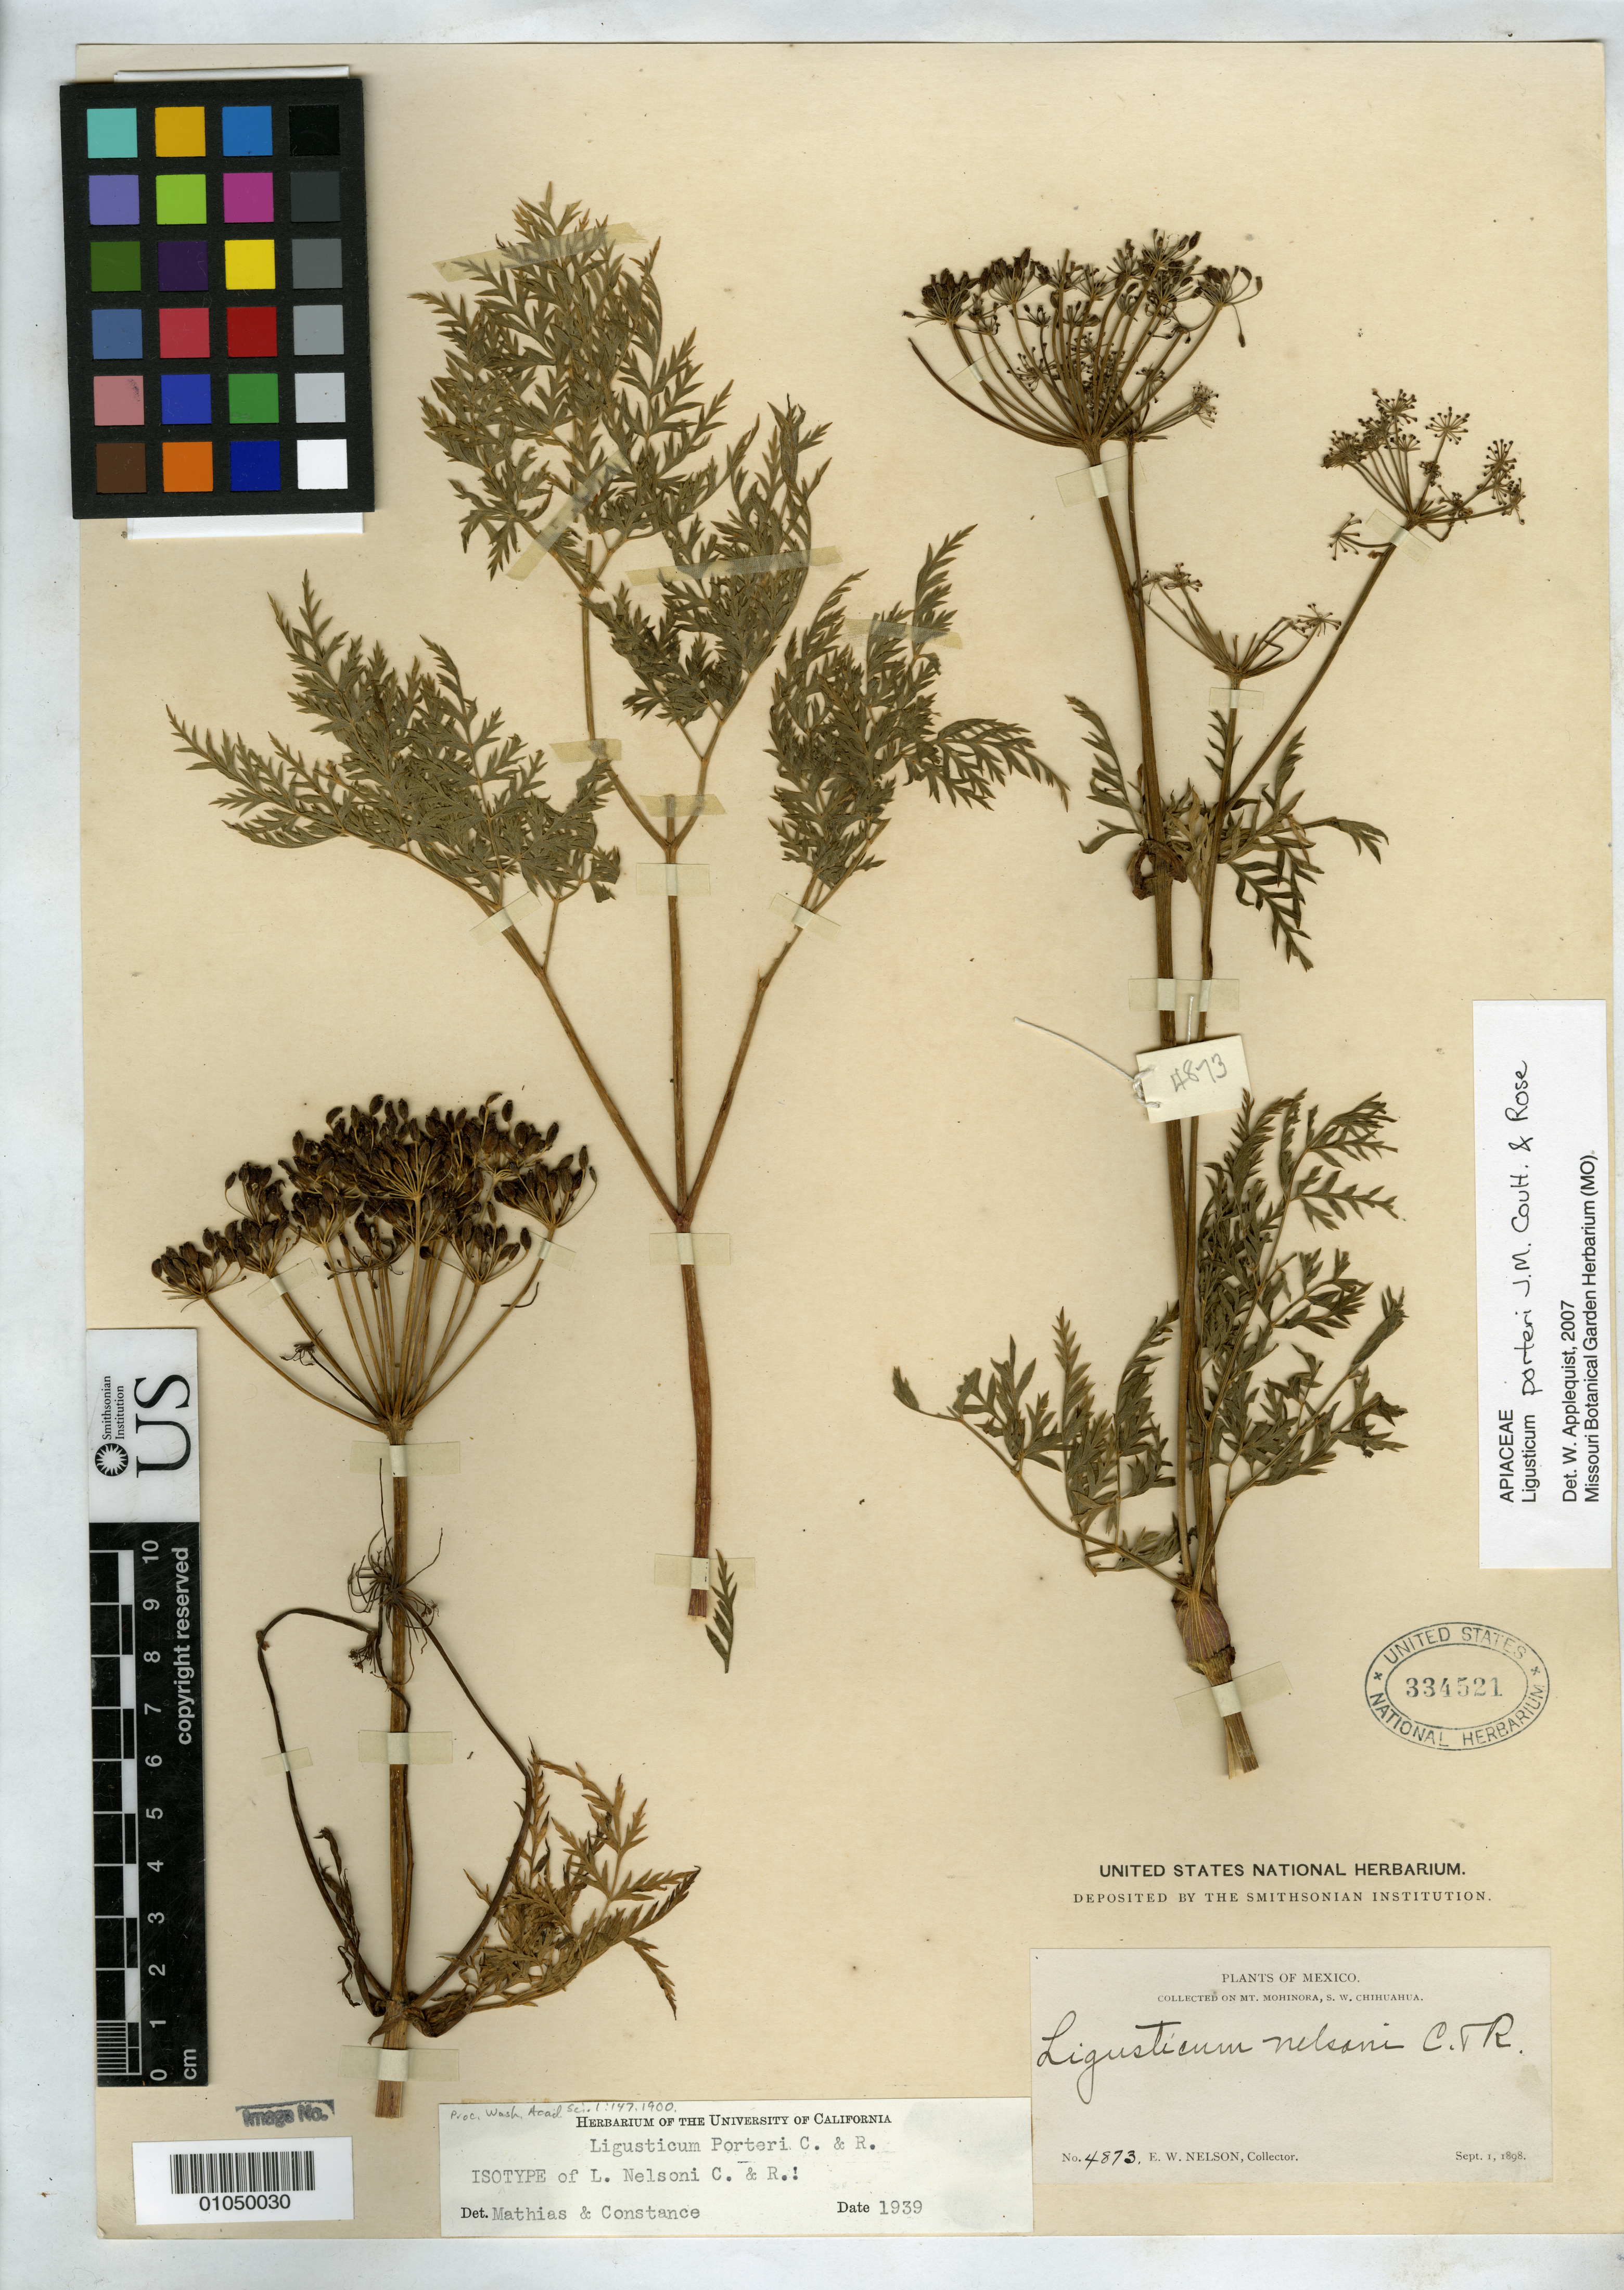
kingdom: Plantae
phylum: Tracheophyta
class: Magnoliopsida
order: Apiales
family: Apiaceae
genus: Ligusticum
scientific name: Ligusticum nelsonii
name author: J.M. Coult. & Rose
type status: Syntype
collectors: E. W. Nelson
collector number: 4873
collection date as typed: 01 Sep 1898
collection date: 1898-09-01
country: Mexico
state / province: Chihuahua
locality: Mt. Mohinora, S.W. Chihuahua.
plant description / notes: Annotated by Mathias & Constance (1939) as "Isotype" but one of two collections cited in protologue (Nelson 4809 & 4873).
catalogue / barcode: US 334521